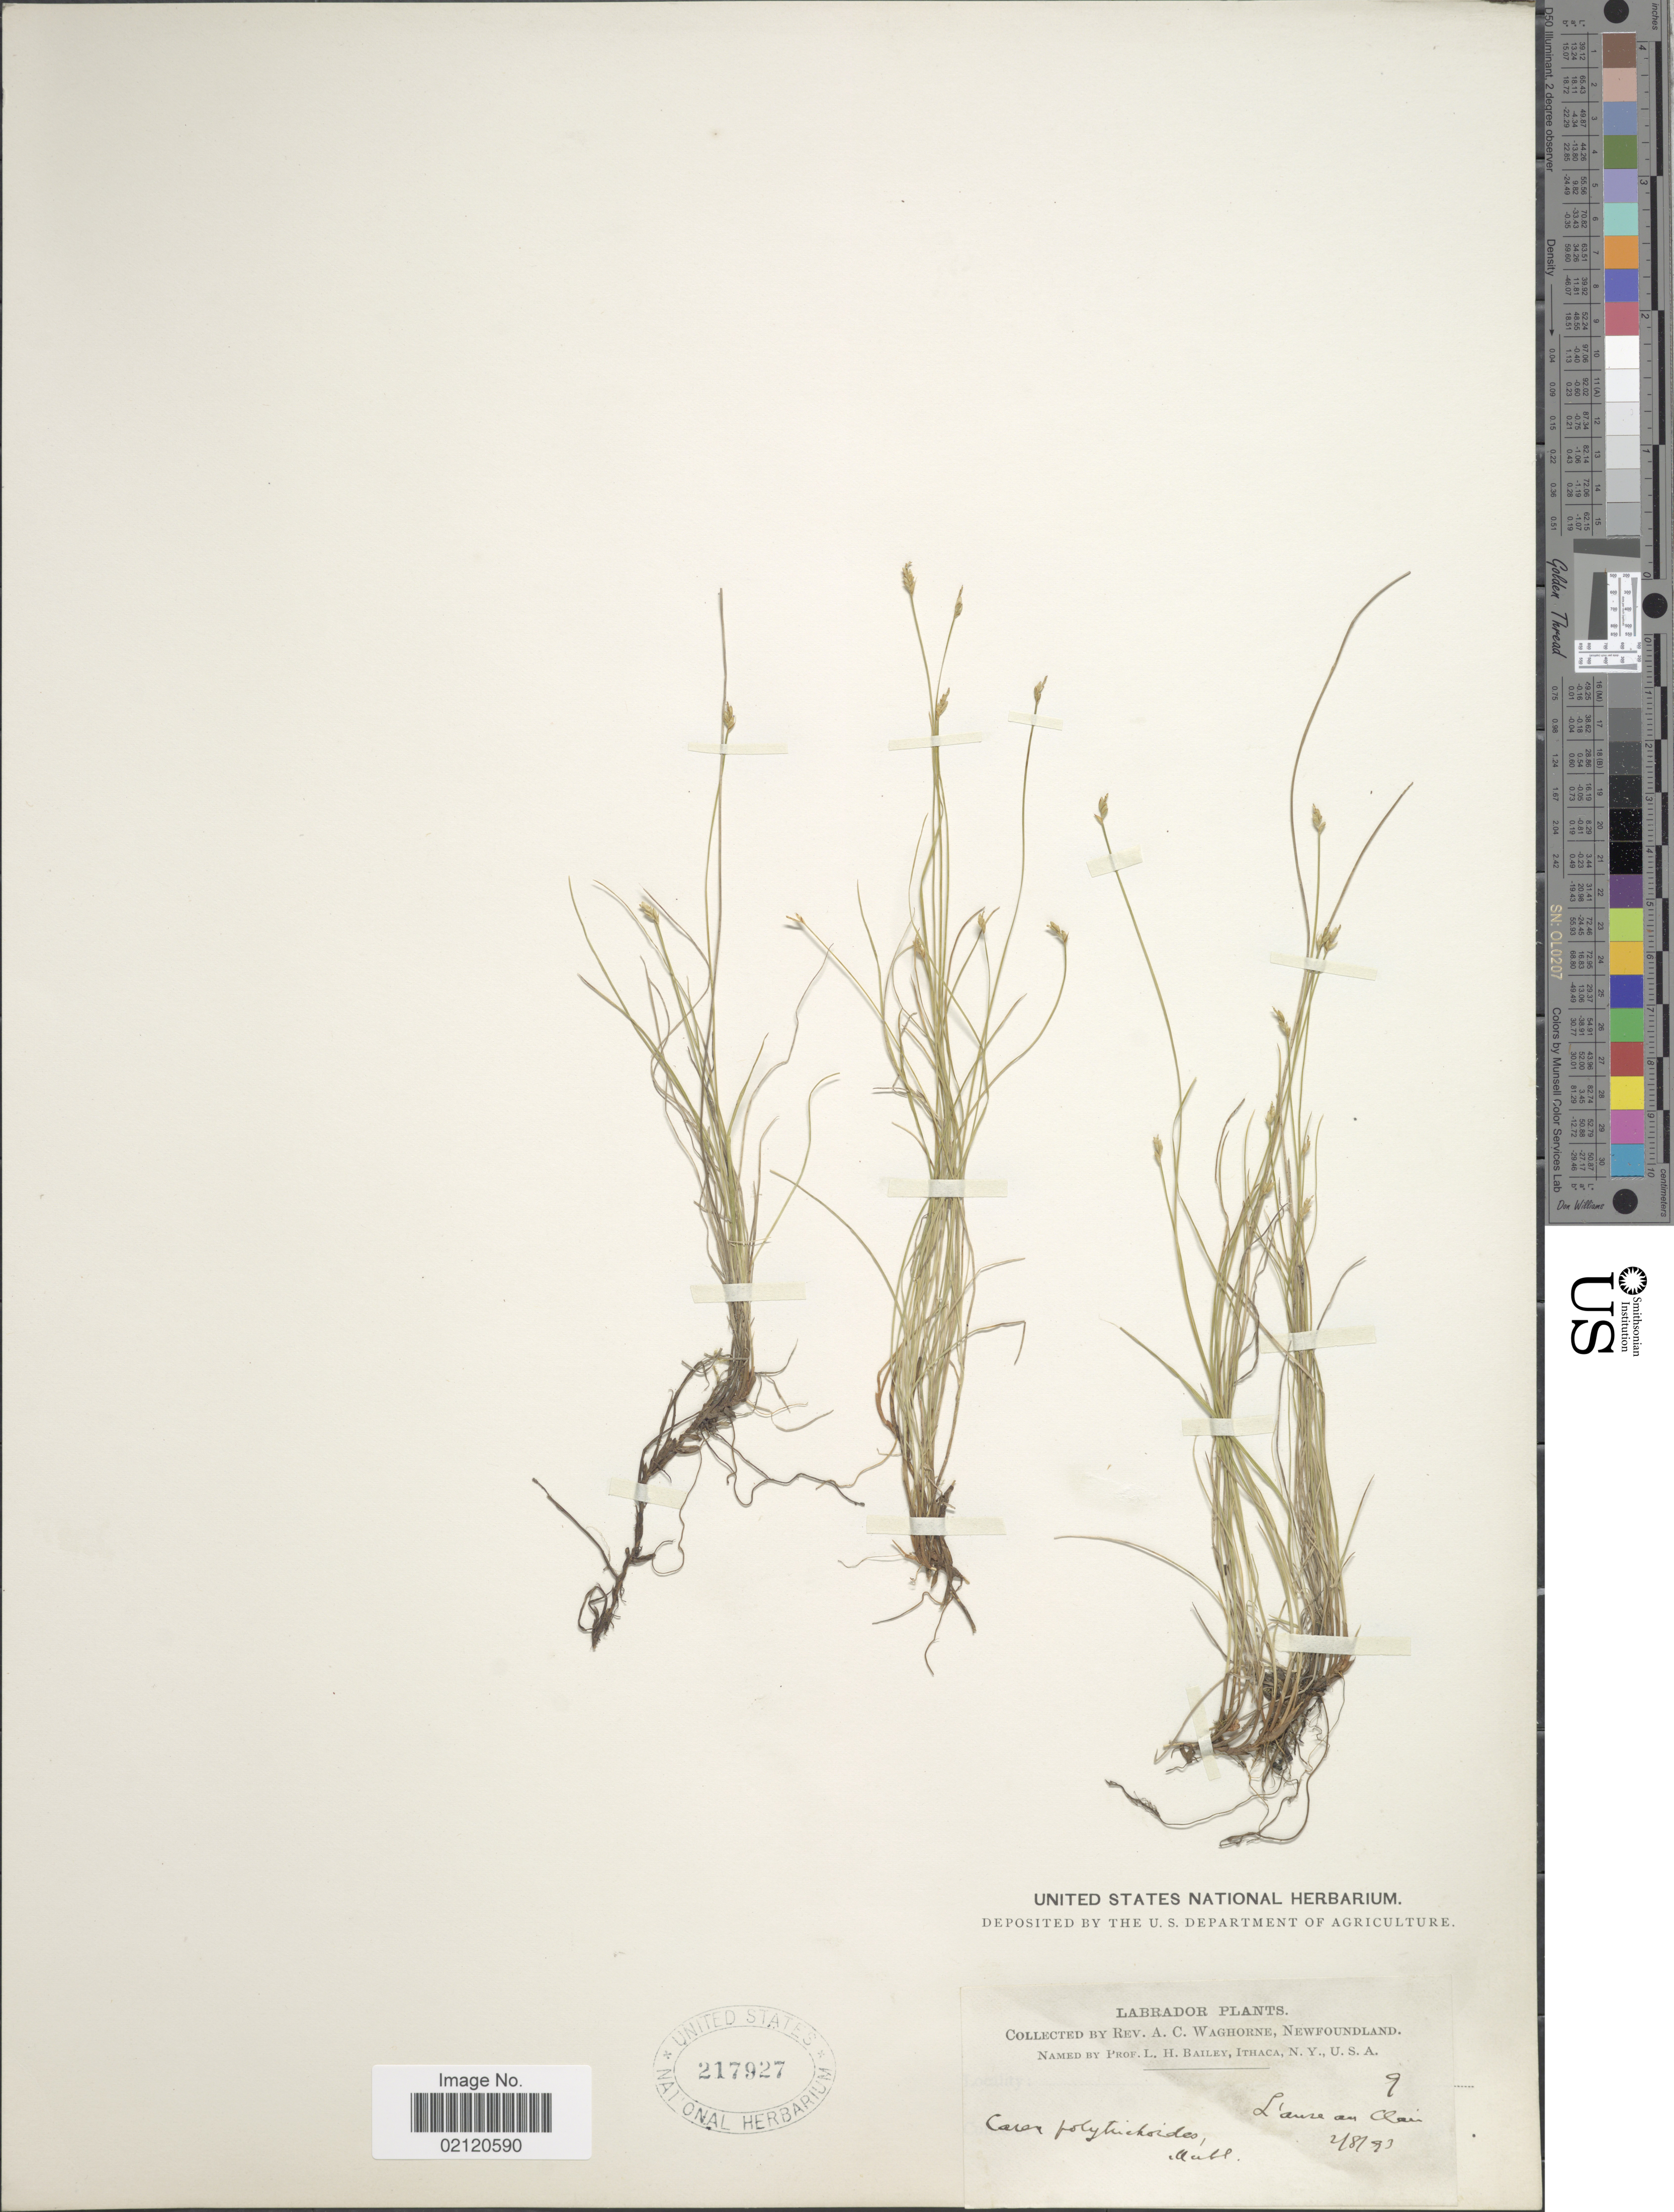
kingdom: Plantae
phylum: Tracheophyta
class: Liliopsida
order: Poales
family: Cyperaceae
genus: Carex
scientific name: Carex leptalea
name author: Wahlenb.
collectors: A. Waghorne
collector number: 9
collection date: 1893-08-02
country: Canada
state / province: Newfoundland and Labrador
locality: Labrador, L'anse au Clair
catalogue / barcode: US 217927